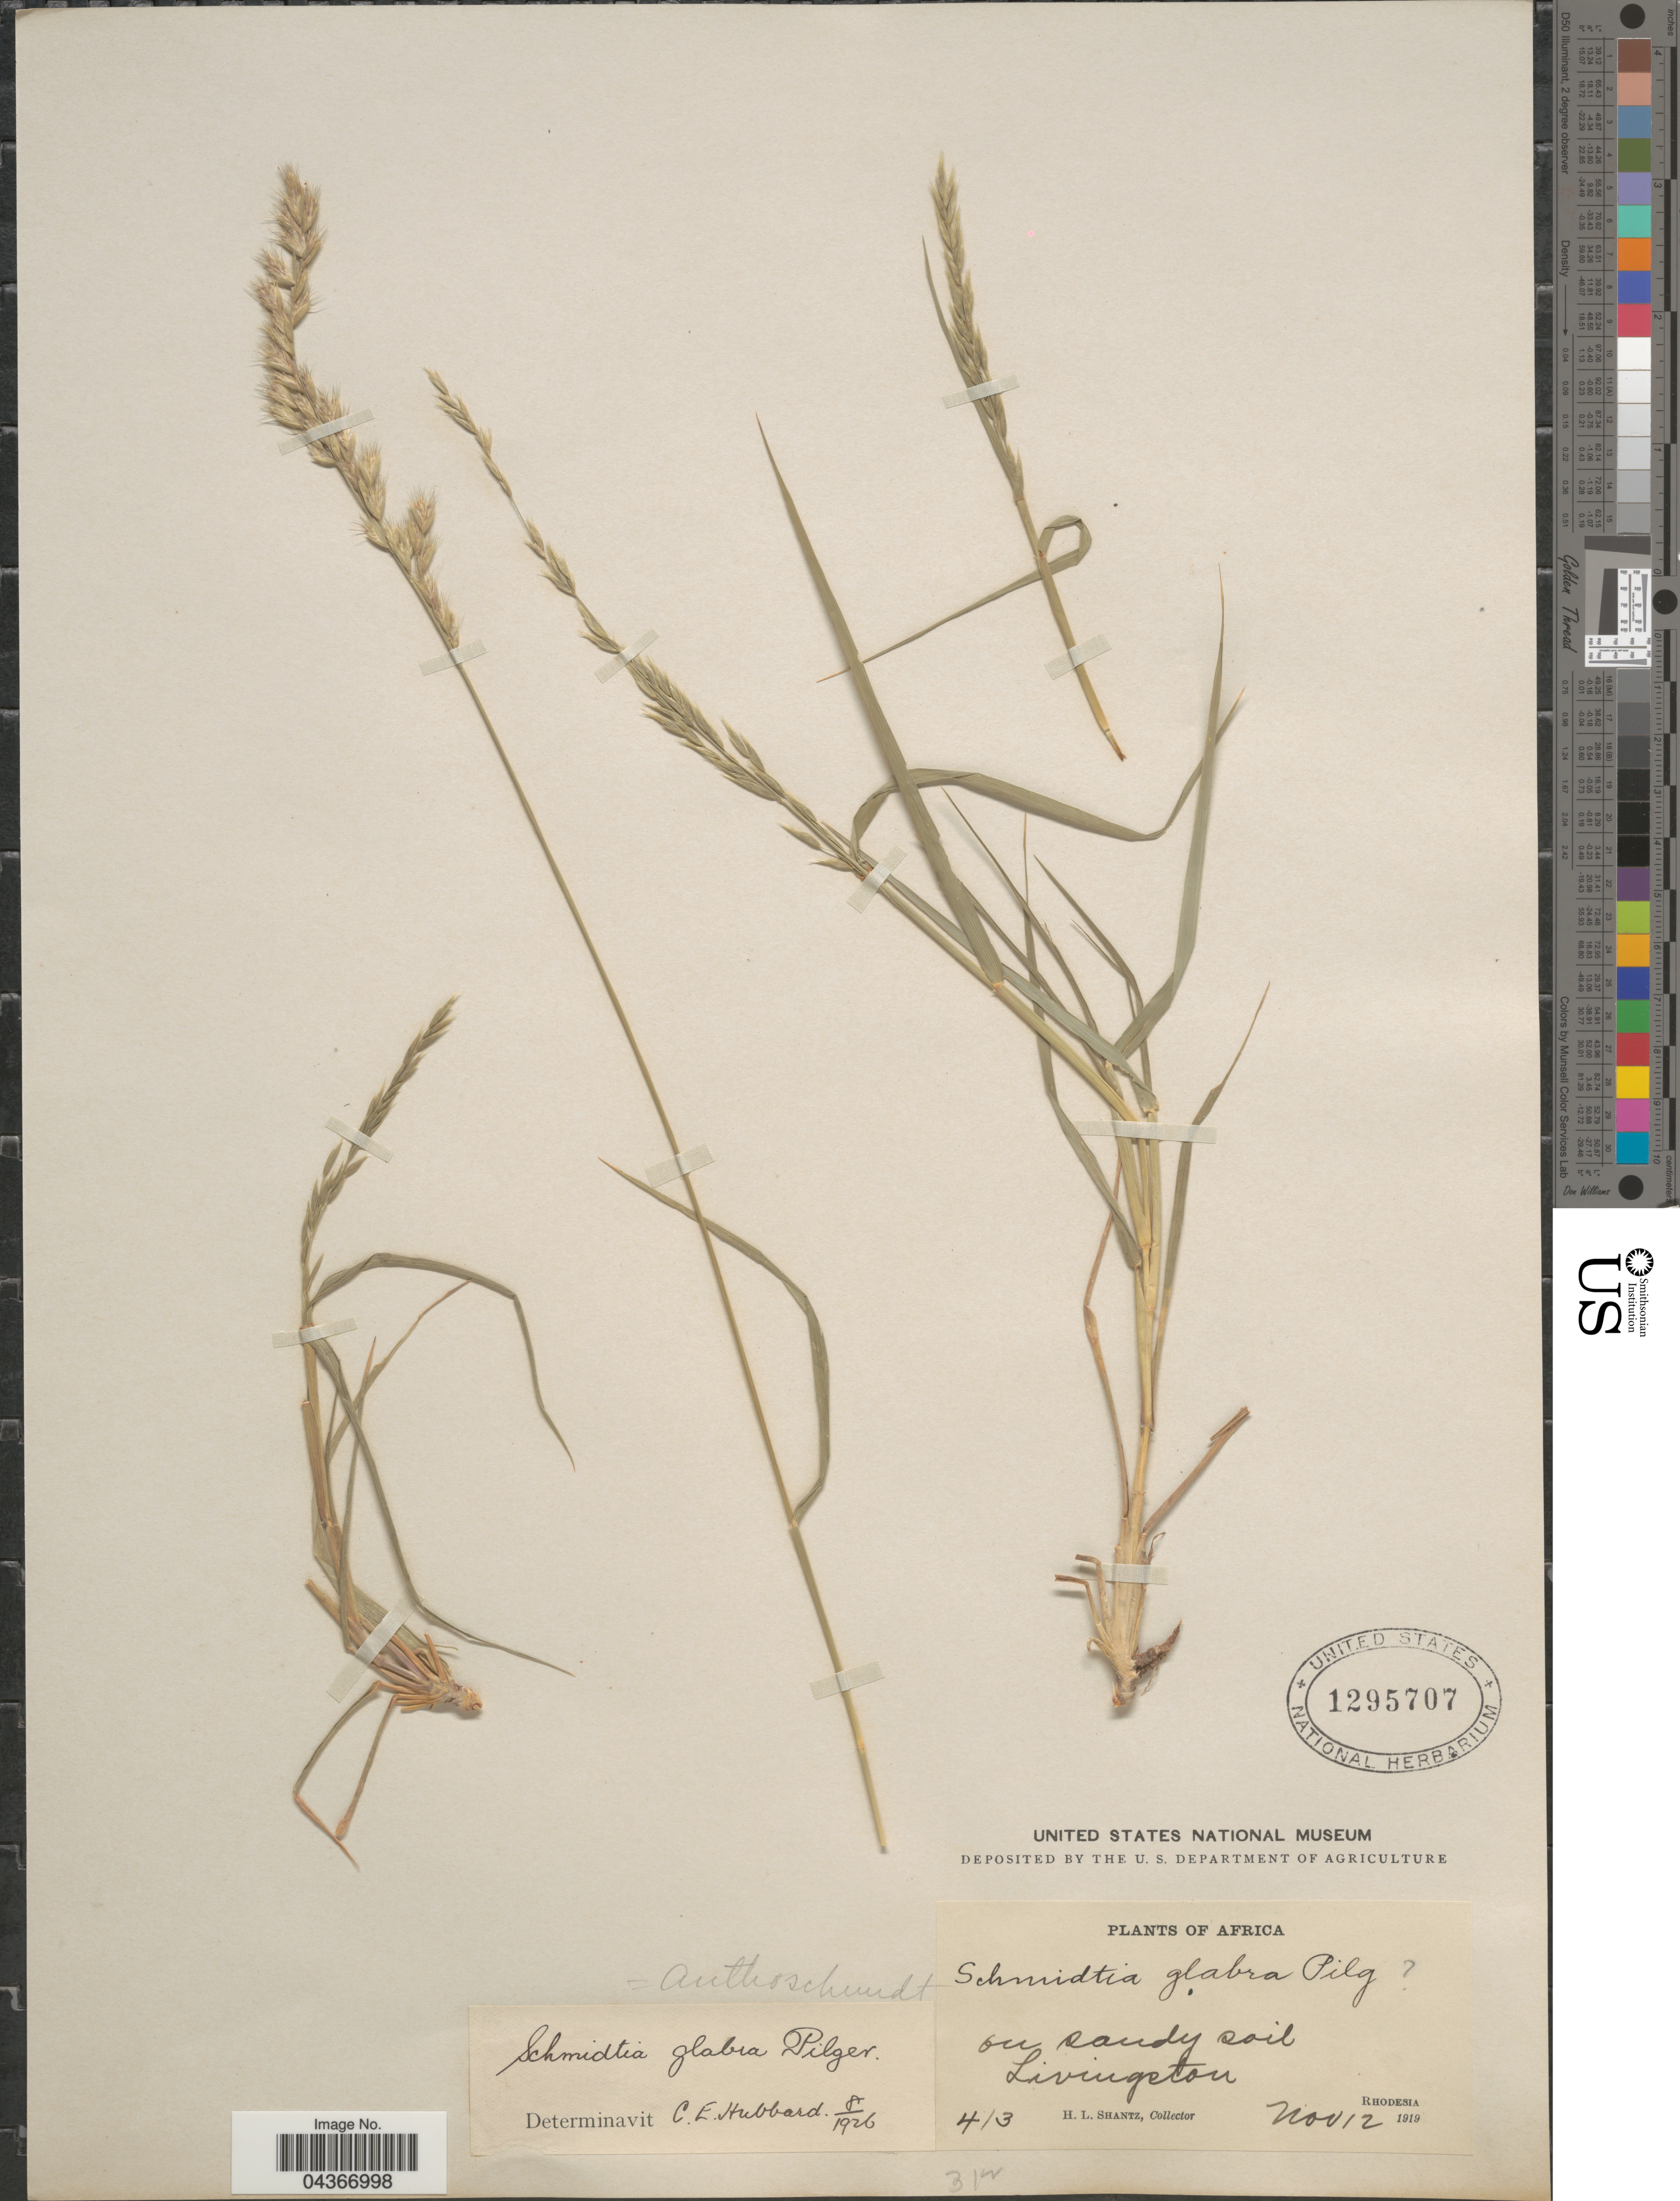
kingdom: Plantae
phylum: Tracheophyta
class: Liliopsida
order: Poales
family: Poaceae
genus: Schmidtia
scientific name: Schmidtia pappophoroides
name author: Steud. ex J.A. Schmidt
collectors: H. Shantz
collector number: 413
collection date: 1919-11-12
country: Zimbabwe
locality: On sandy soil Livingston. Rhodesia.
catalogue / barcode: US 1295707